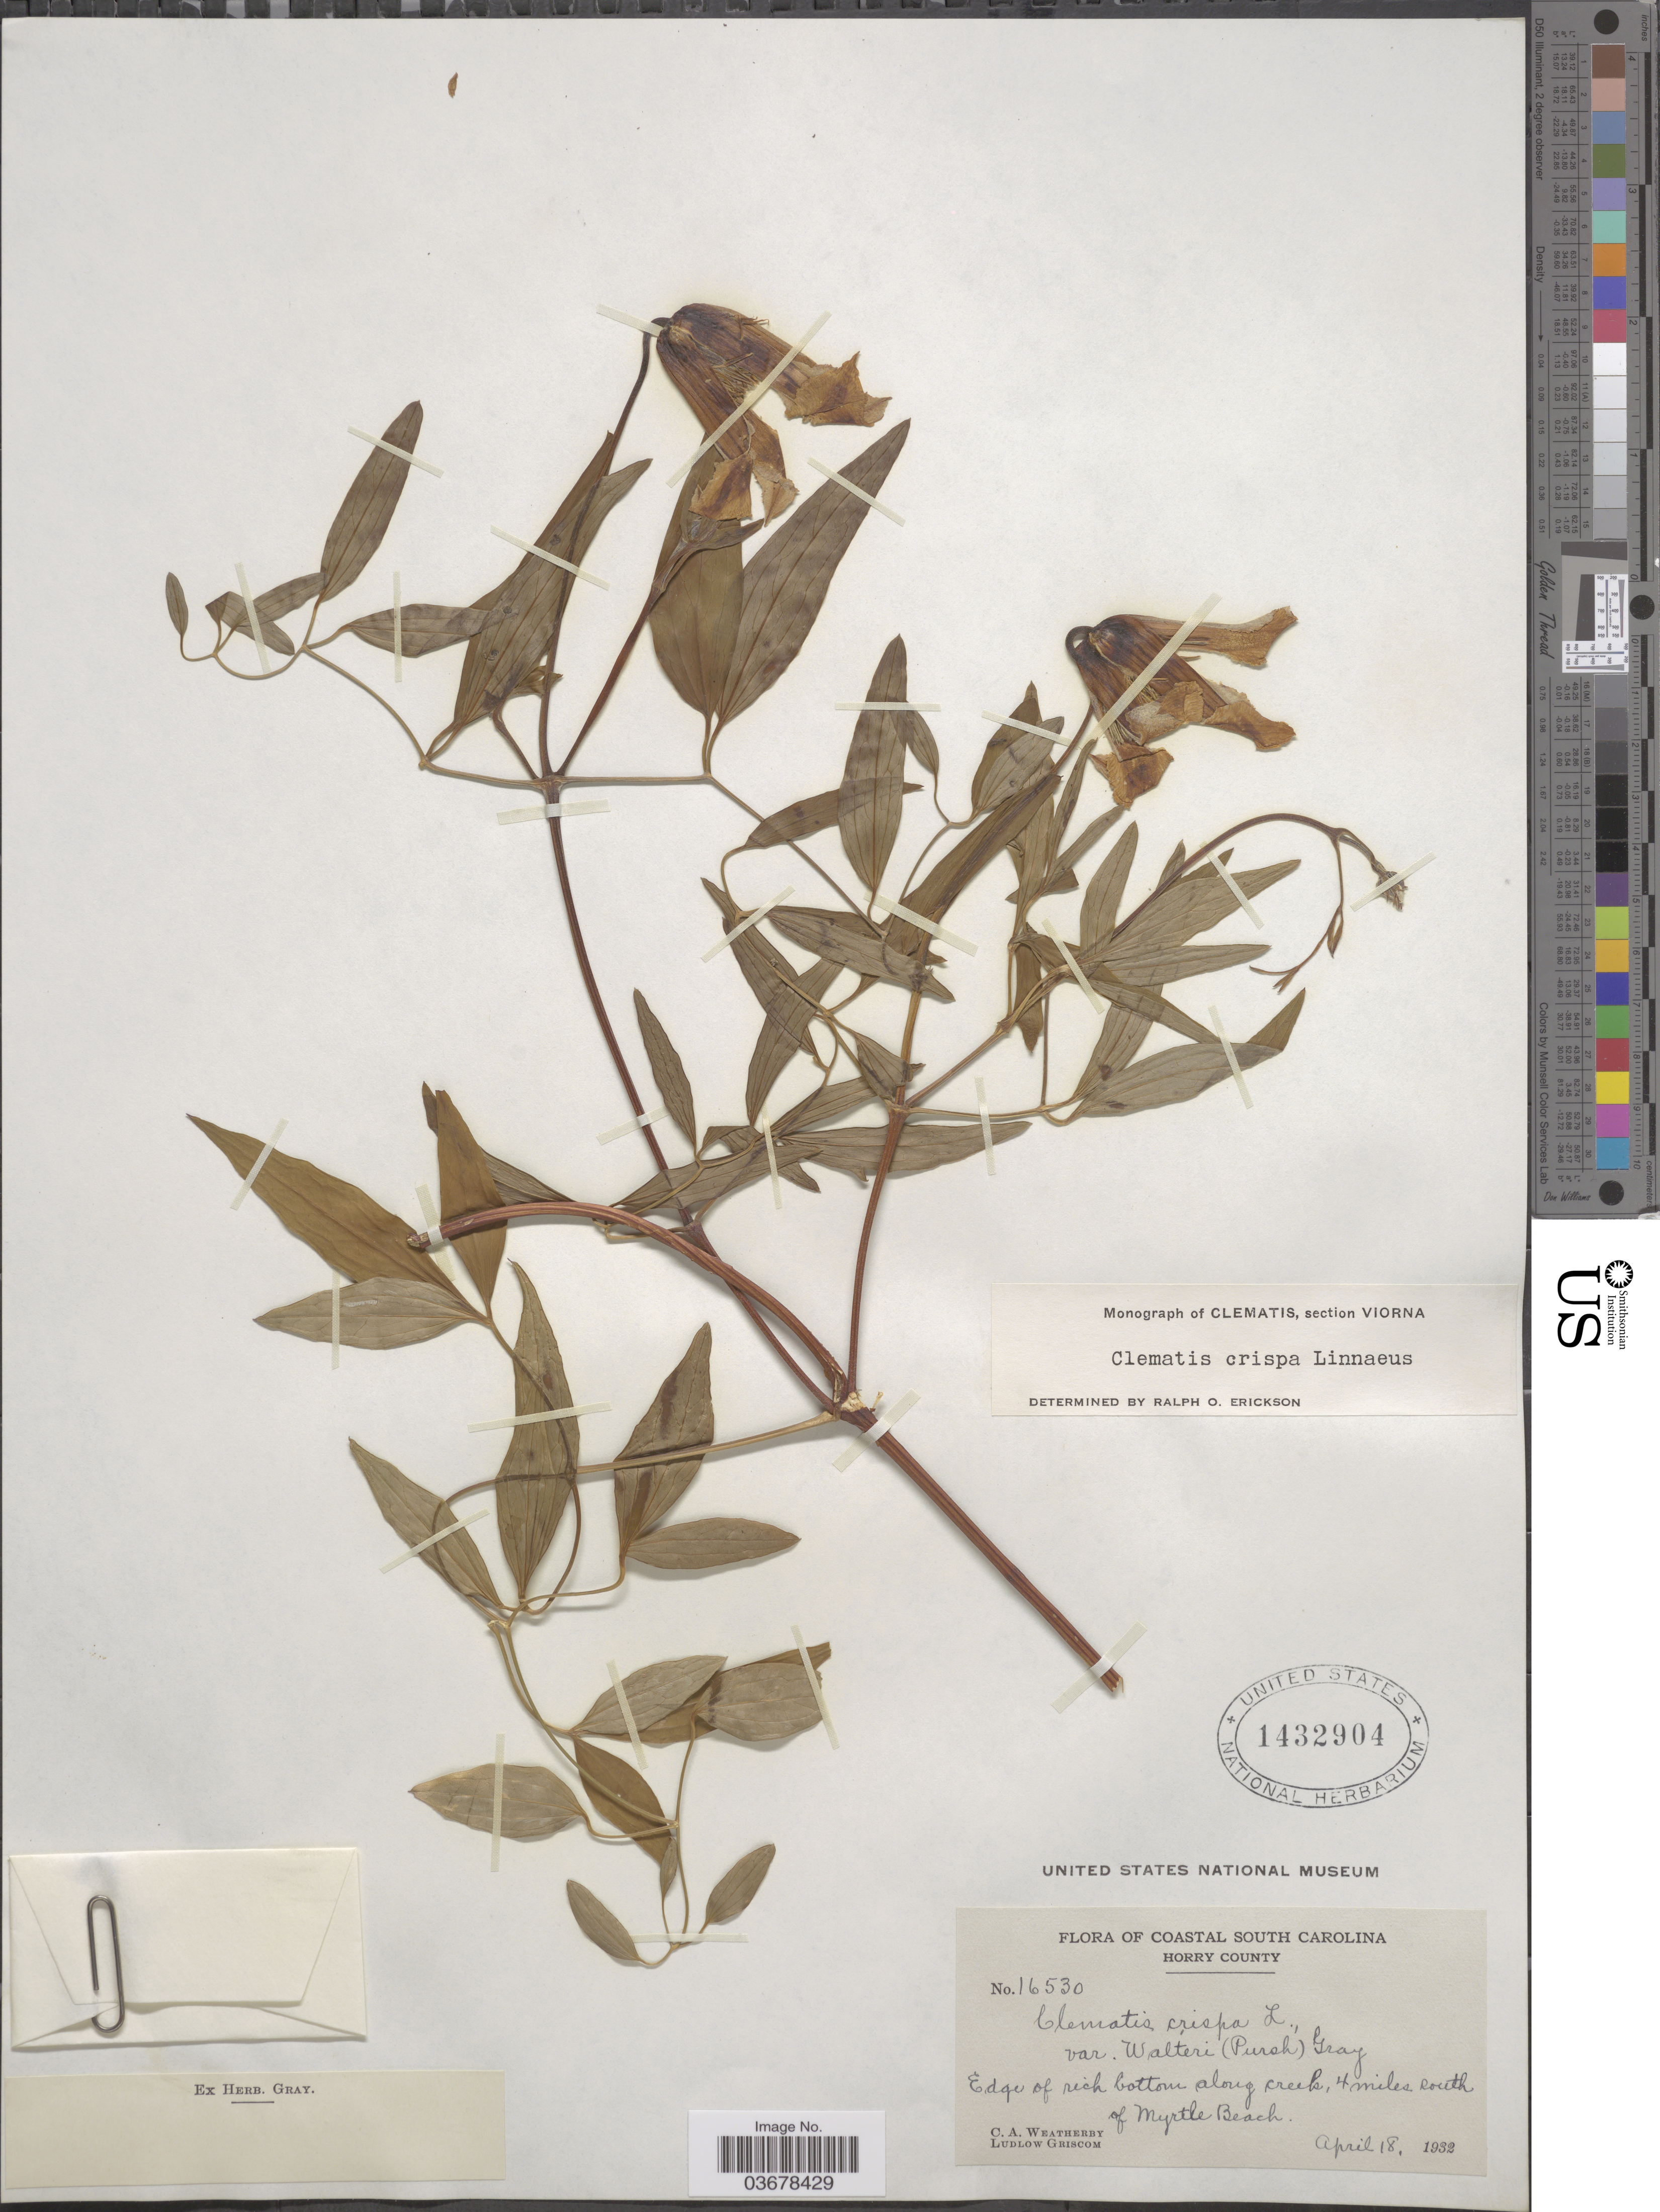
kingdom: Plantae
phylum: Tracheophyta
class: Magnoliopsida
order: Ranunculales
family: Ranunculaceae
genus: Clematis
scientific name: Clematis viorna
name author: L.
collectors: C. A. Weatherby & L. Griscom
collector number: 16530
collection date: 1932-04-18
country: United States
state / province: South Carolina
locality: Coastal South Carolina. Horry County. Edge of rich bottom along creek, 4 miles south of Myrtle Beach.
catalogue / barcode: US 1432904